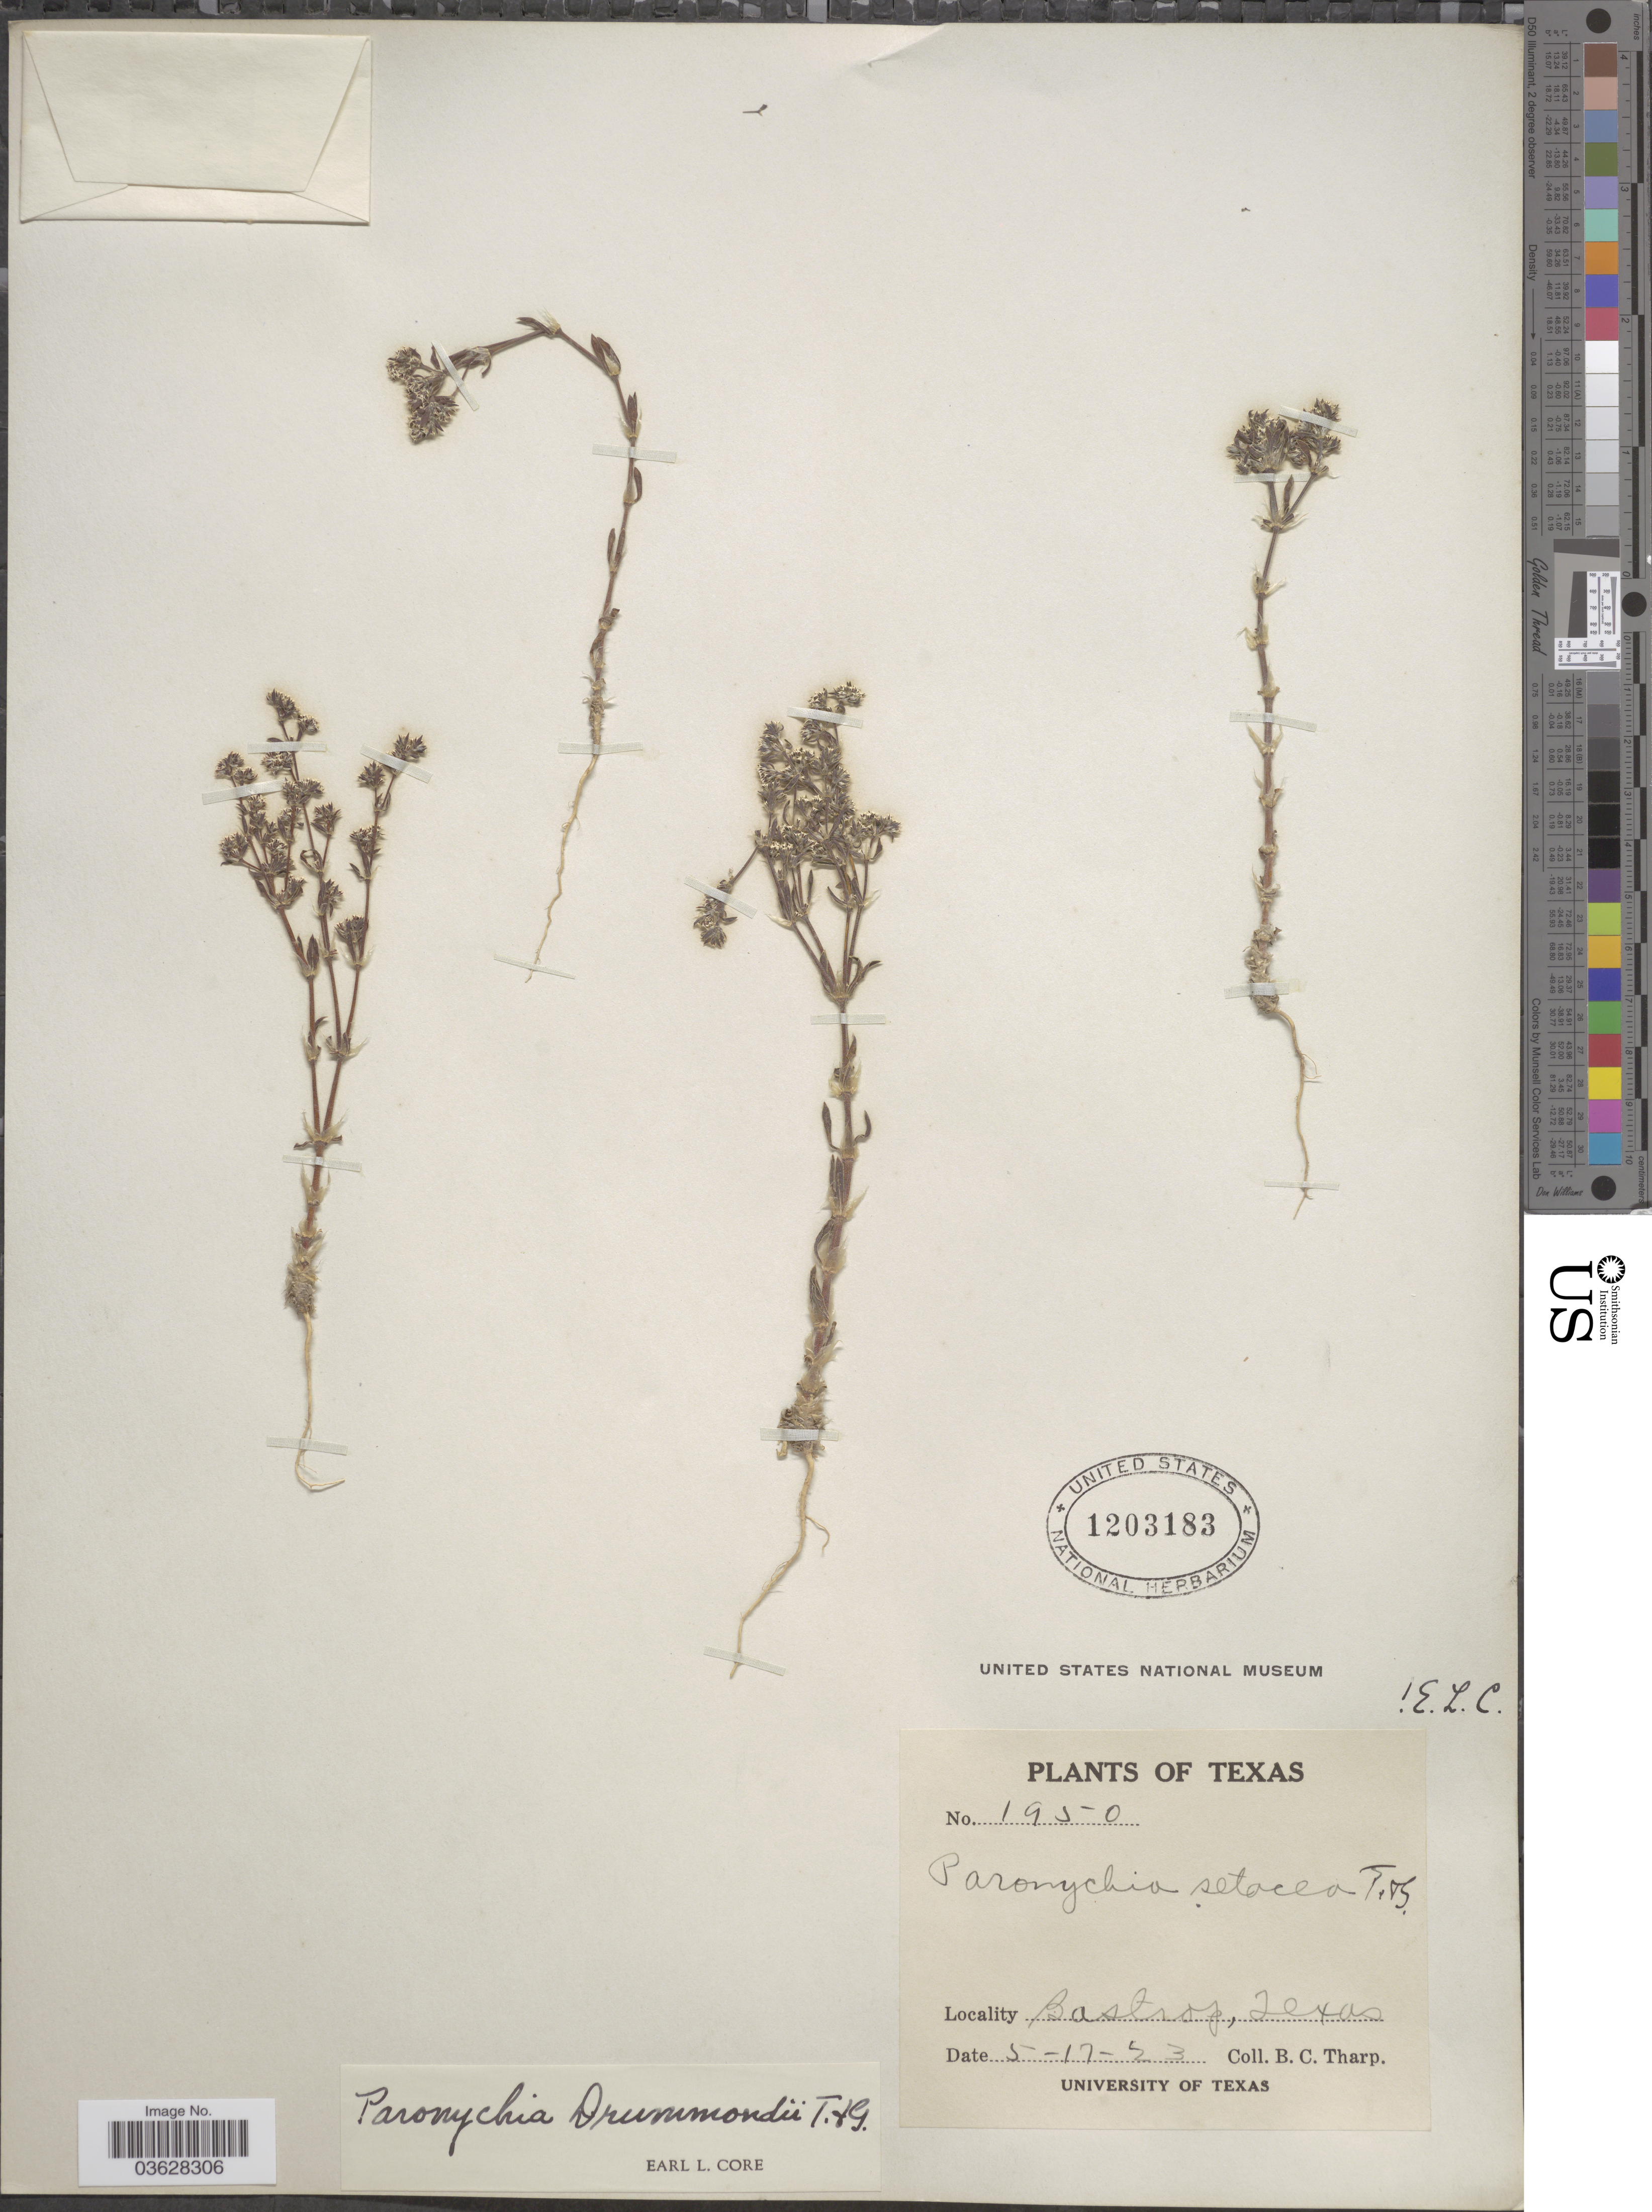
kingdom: Plantae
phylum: Tracheophyta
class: Magnoliopsida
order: Caryophyllales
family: Caryophyllaceae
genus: Paronychia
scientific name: Paronychia drummondii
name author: Torr. & A. Gray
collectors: B. C. Tharp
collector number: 1950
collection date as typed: Transcribed d/m/y: 17/5/23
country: United States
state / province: Texas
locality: Bastrop.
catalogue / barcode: US 1203183